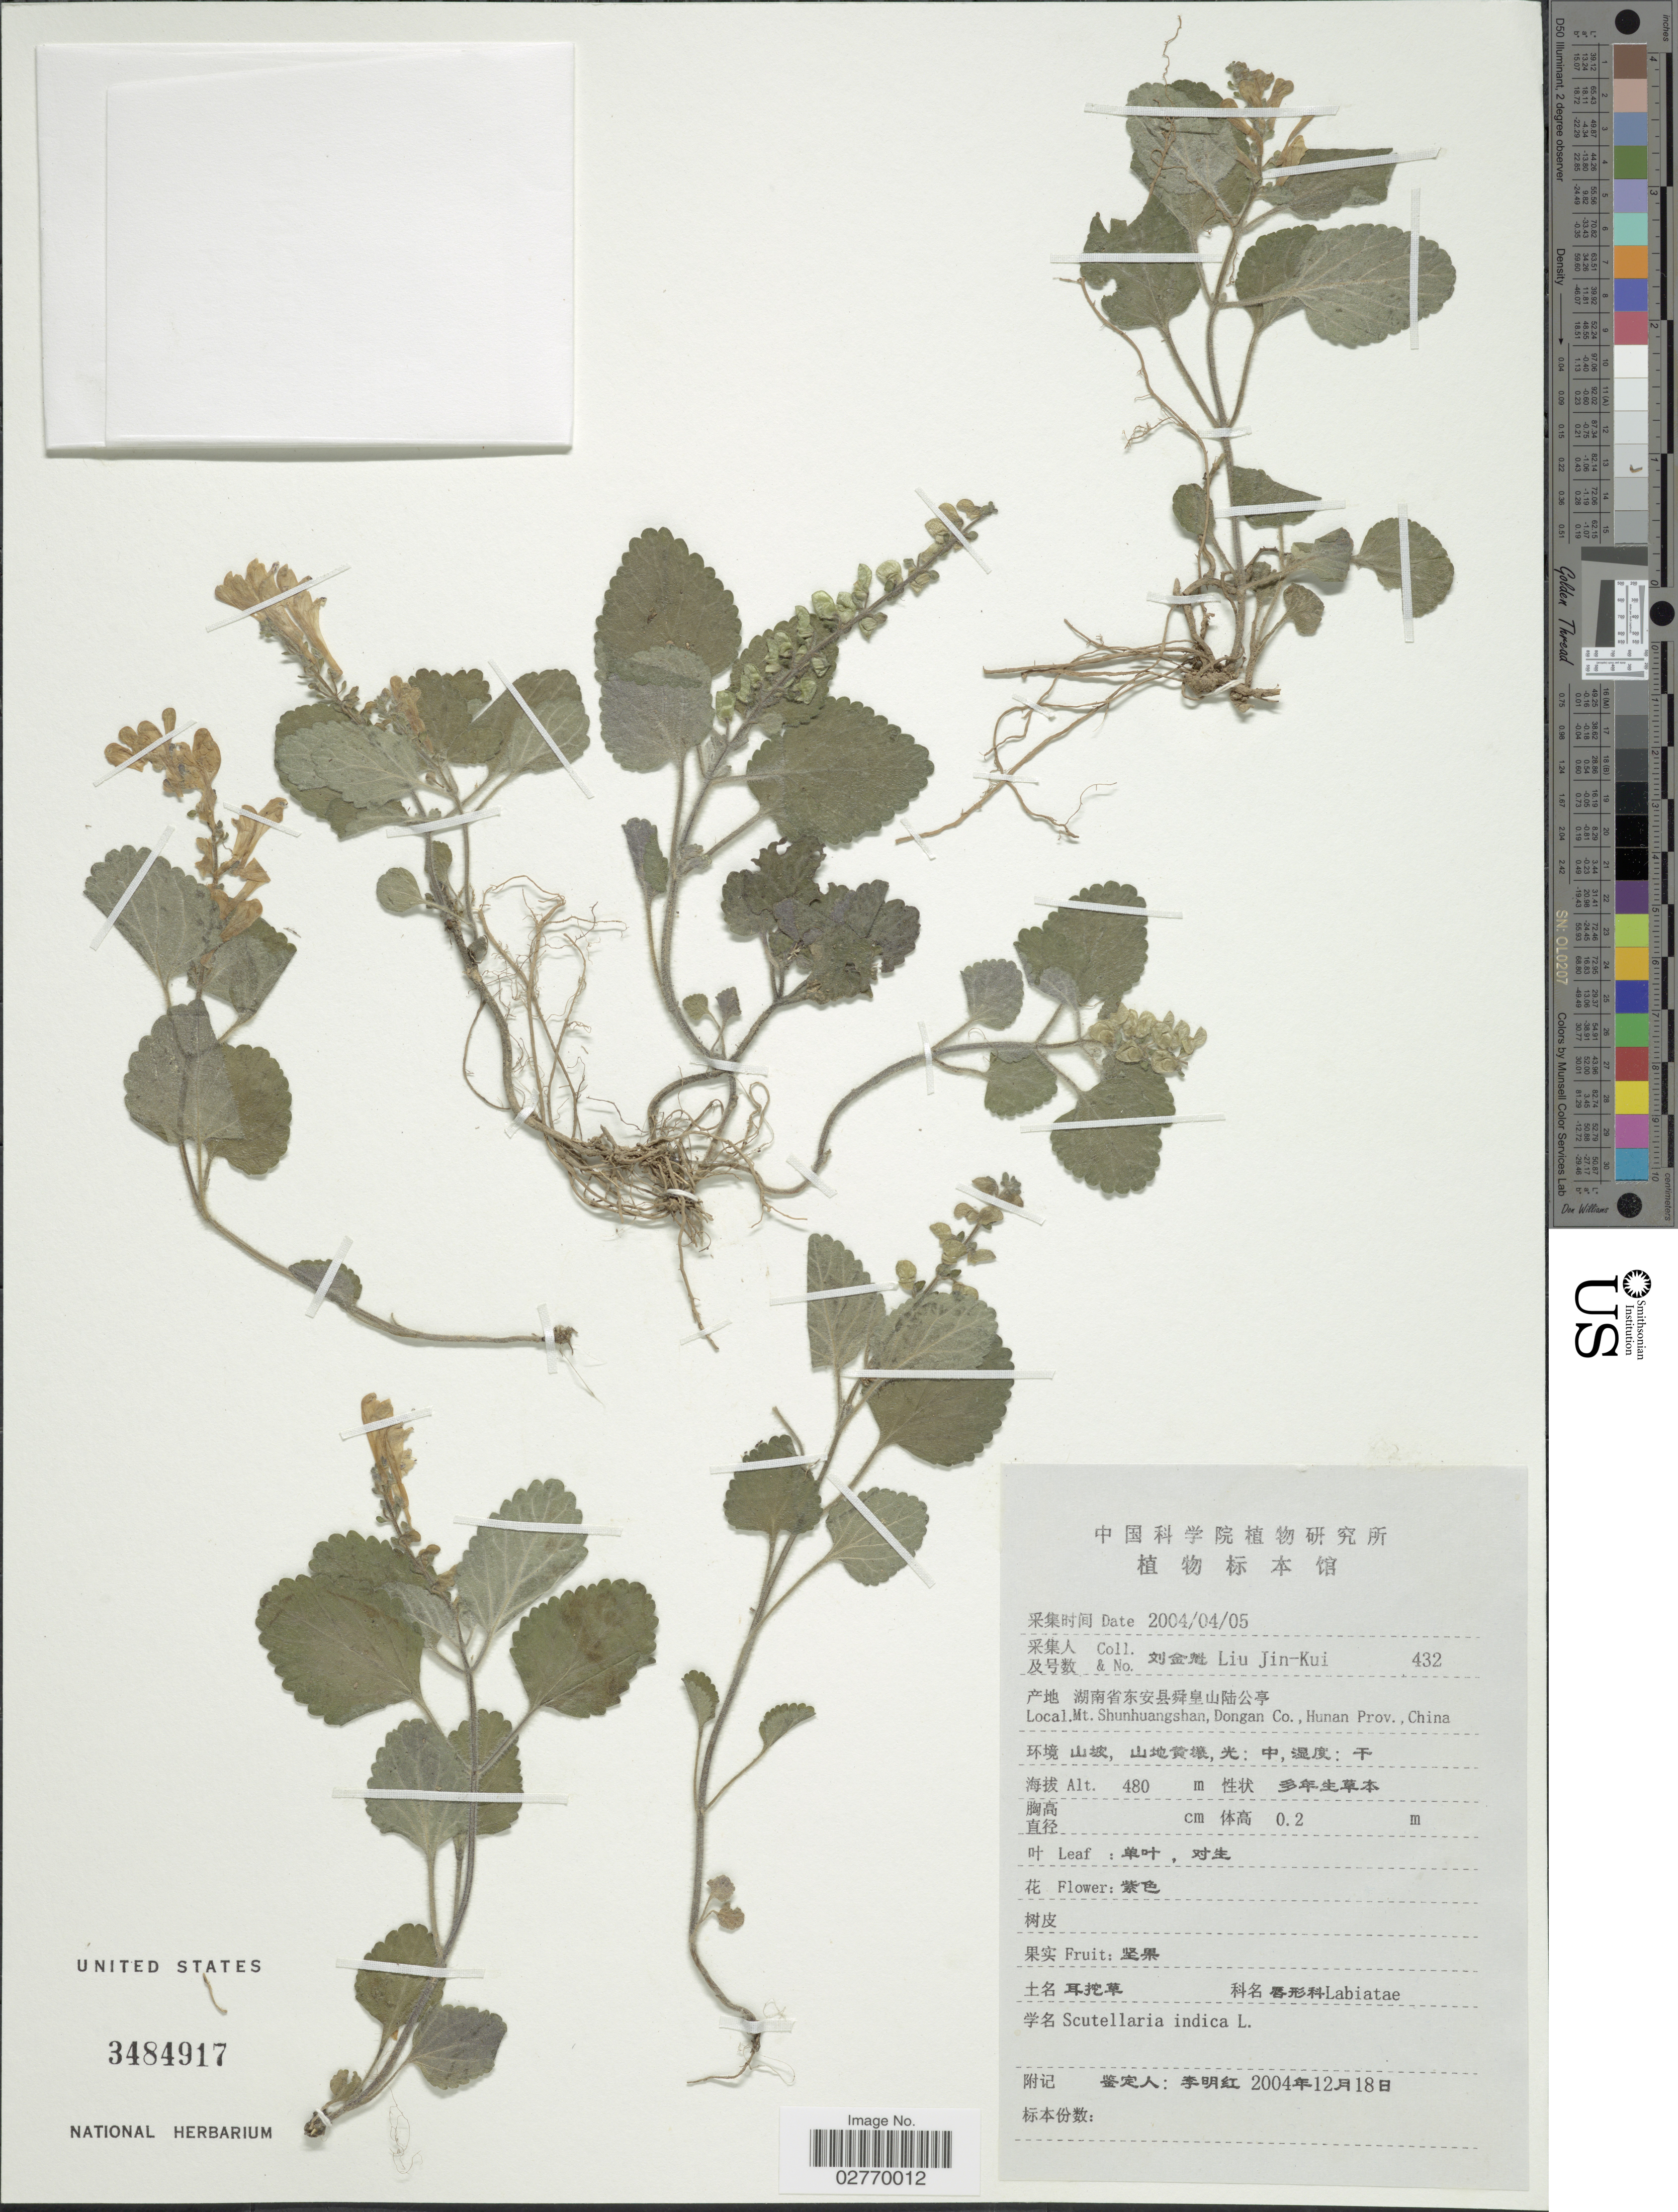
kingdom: Plantae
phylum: Tracheophyta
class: Magnoliopsida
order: Lamiales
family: Lamiaceae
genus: Scutellaria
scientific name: Scutellaria indica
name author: L.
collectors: Liu Jin-Kui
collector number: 432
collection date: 2004-04-05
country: China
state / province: Hunan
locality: Mt. Shunhuangshan, Dongan Co.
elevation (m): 480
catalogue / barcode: US 3484917